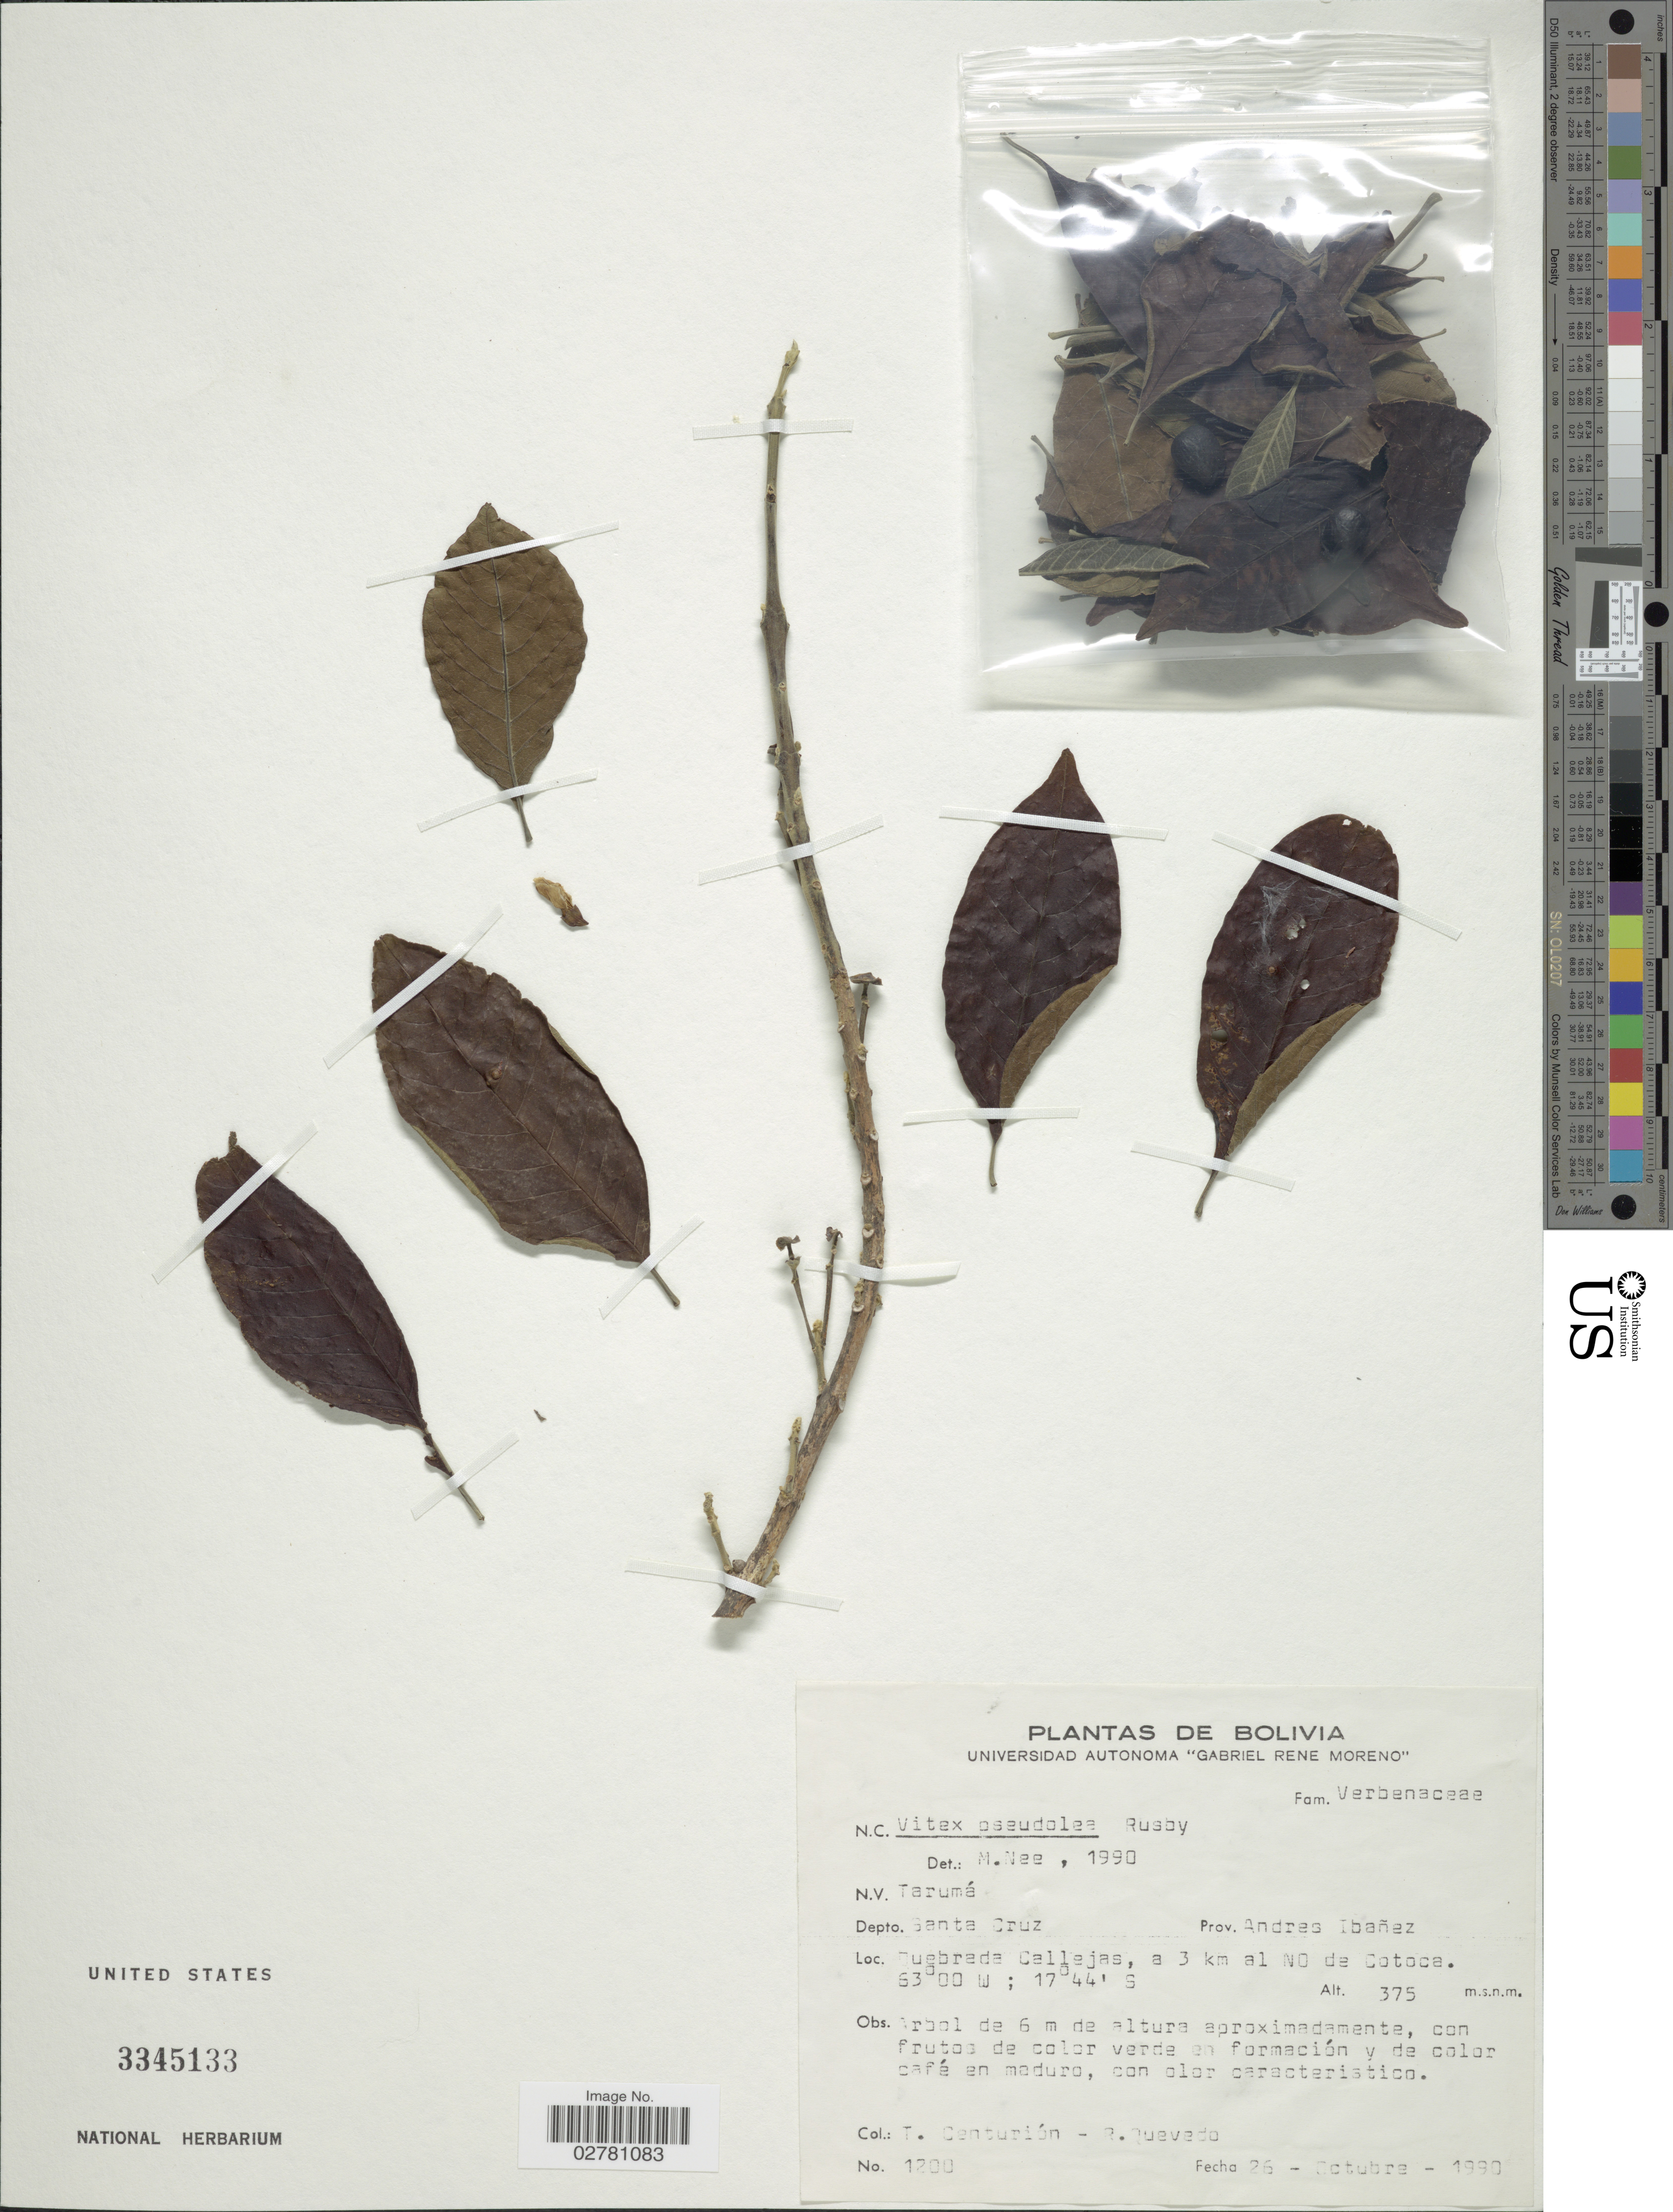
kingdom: Plantae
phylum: Tracheophyta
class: Magnoliopsida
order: Lamiales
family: Lamiaceae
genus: Vitex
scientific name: Vitex pseudolea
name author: Rusby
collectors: T. Centurión & R. Quevedo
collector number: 1200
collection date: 1990-10-26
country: Bolivia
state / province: Santa Cruz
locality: Prov. Andres Ibañez. Quebrada Cellejas, a 3 km al NO de Cotoca.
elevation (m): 375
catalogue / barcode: US 3345133